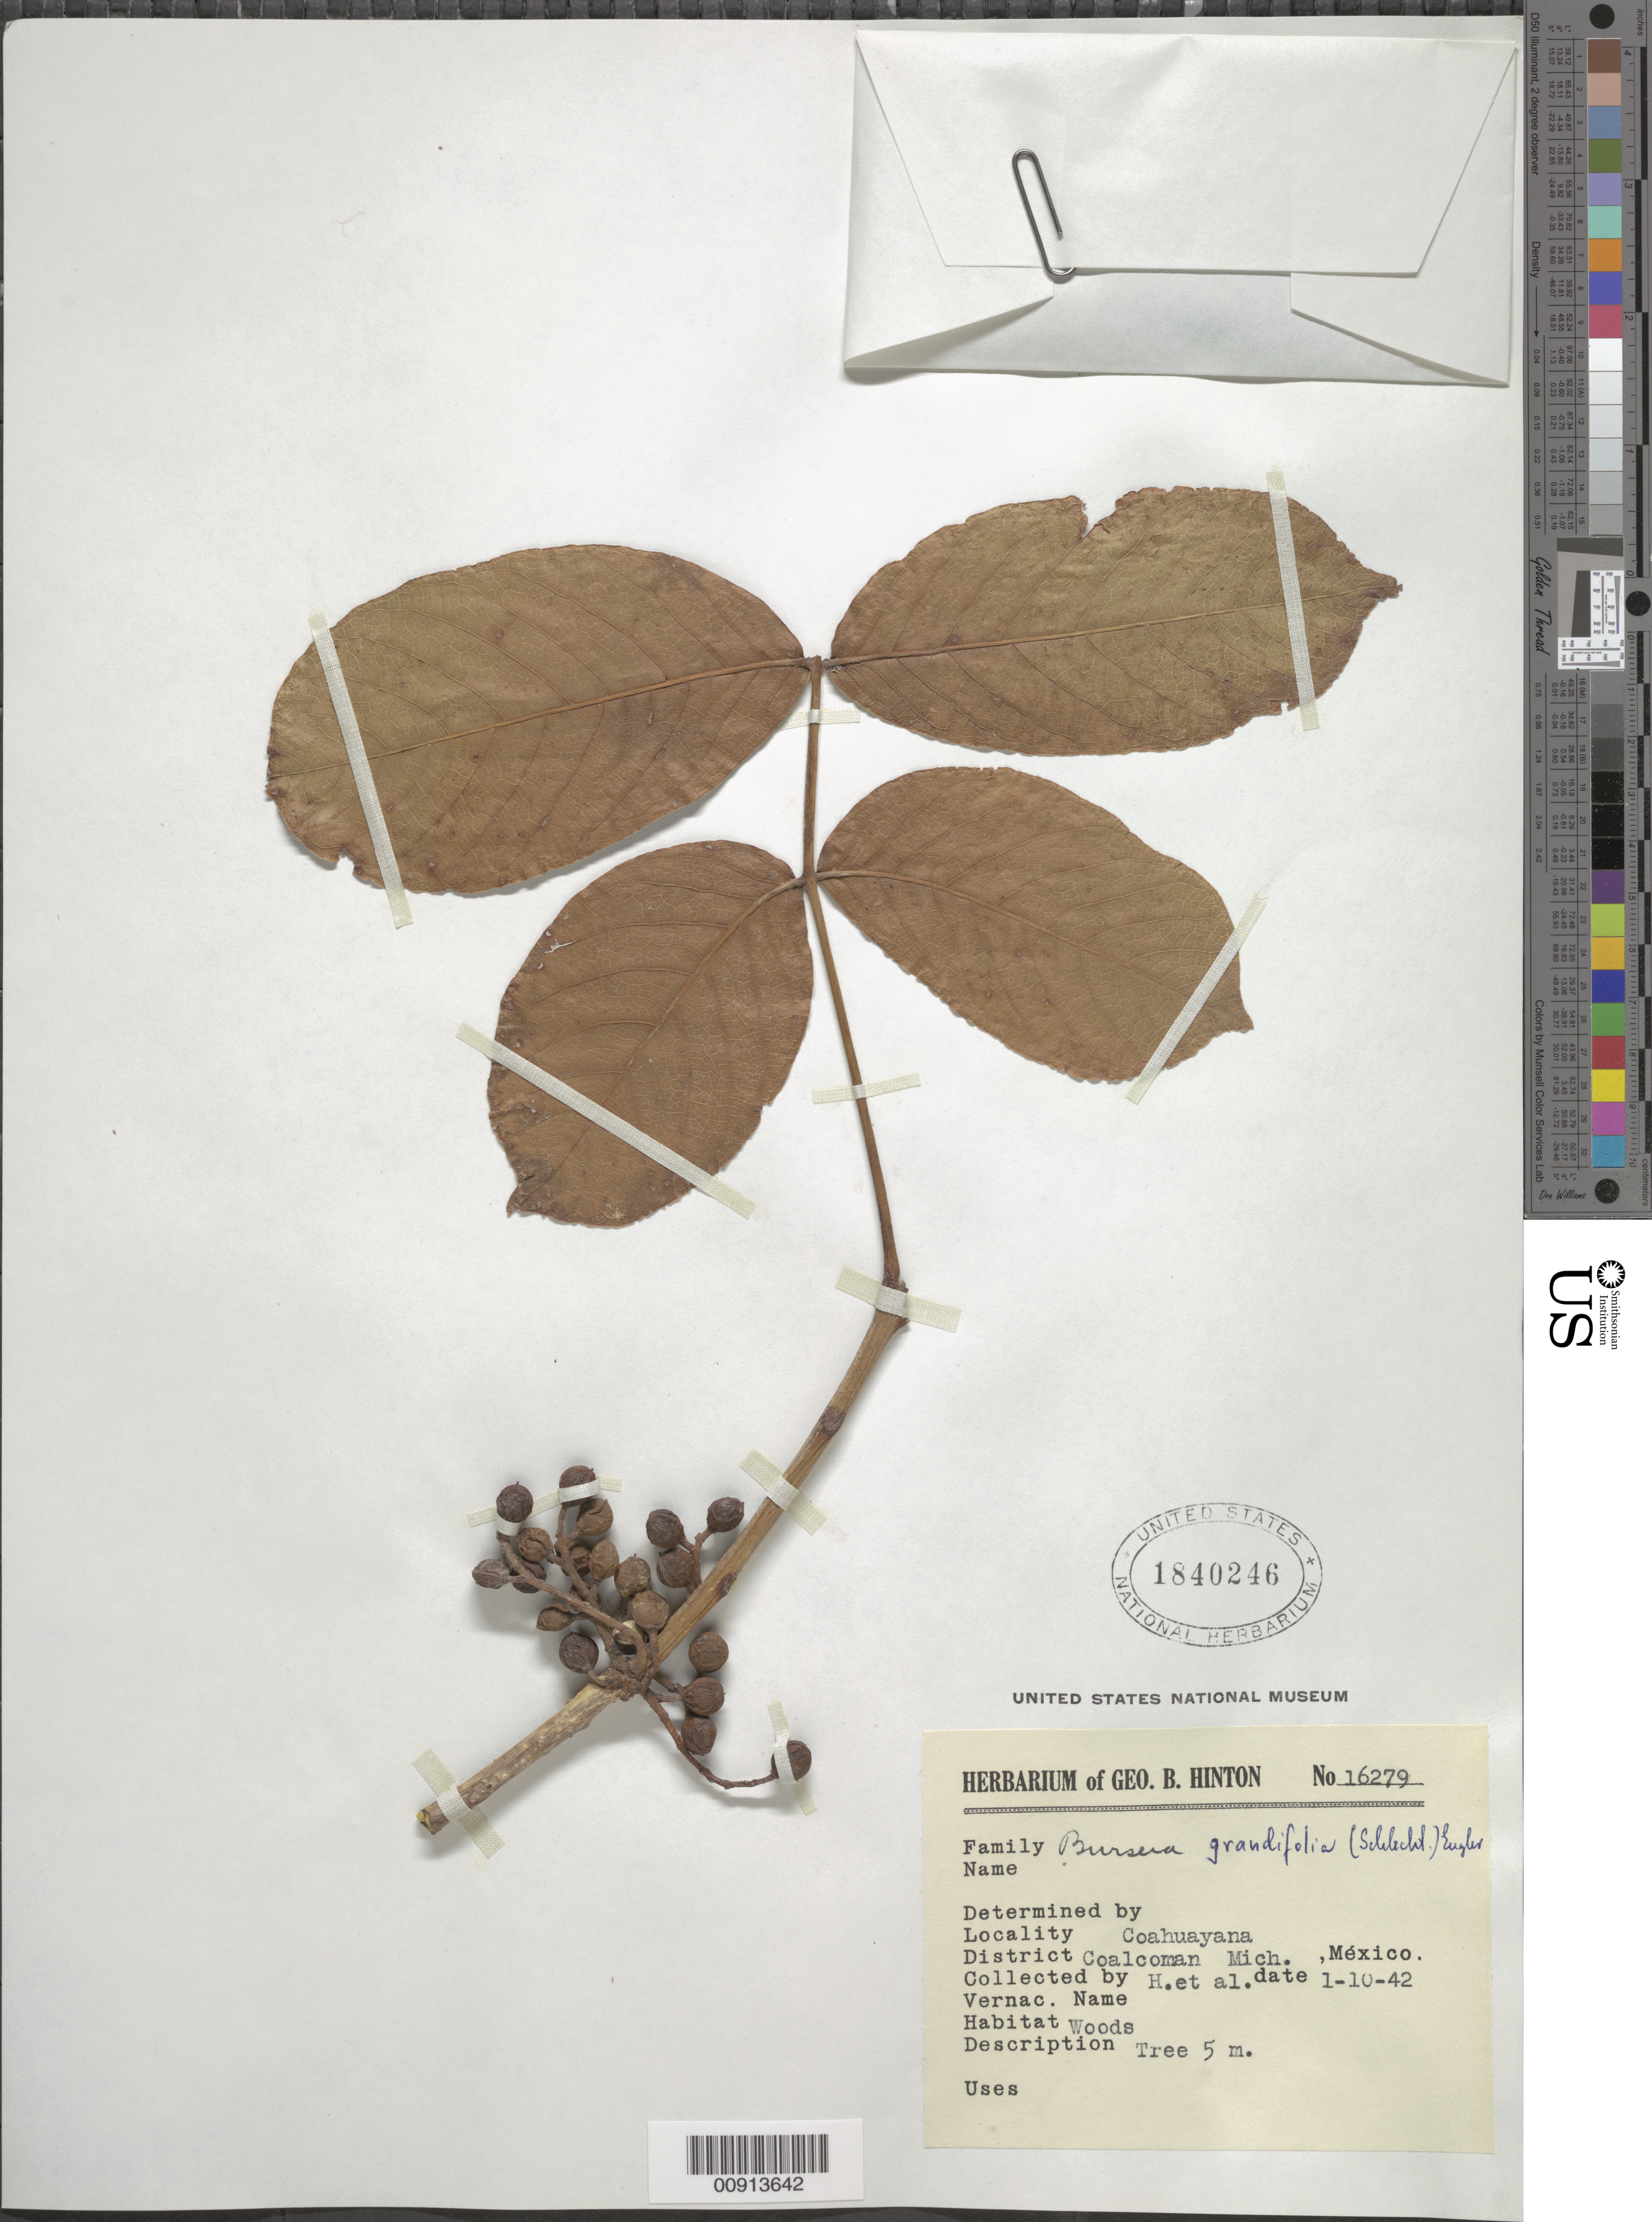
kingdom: Plantae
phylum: Tracheophyta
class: Magnoliopsida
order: Sapindales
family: Burseraceae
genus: Bursera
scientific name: Bursera grandifolia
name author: (Schltdl.) Engl.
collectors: G. B. Hinton & et al.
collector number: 16279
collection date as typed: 10 Jan 1942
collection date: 1942-01-10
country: Mexico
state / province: Michoacán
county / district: Coalcomán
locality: Coahuayana, District Coalcomán, Michoacán.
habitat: Woods.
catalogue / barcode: US 1840246